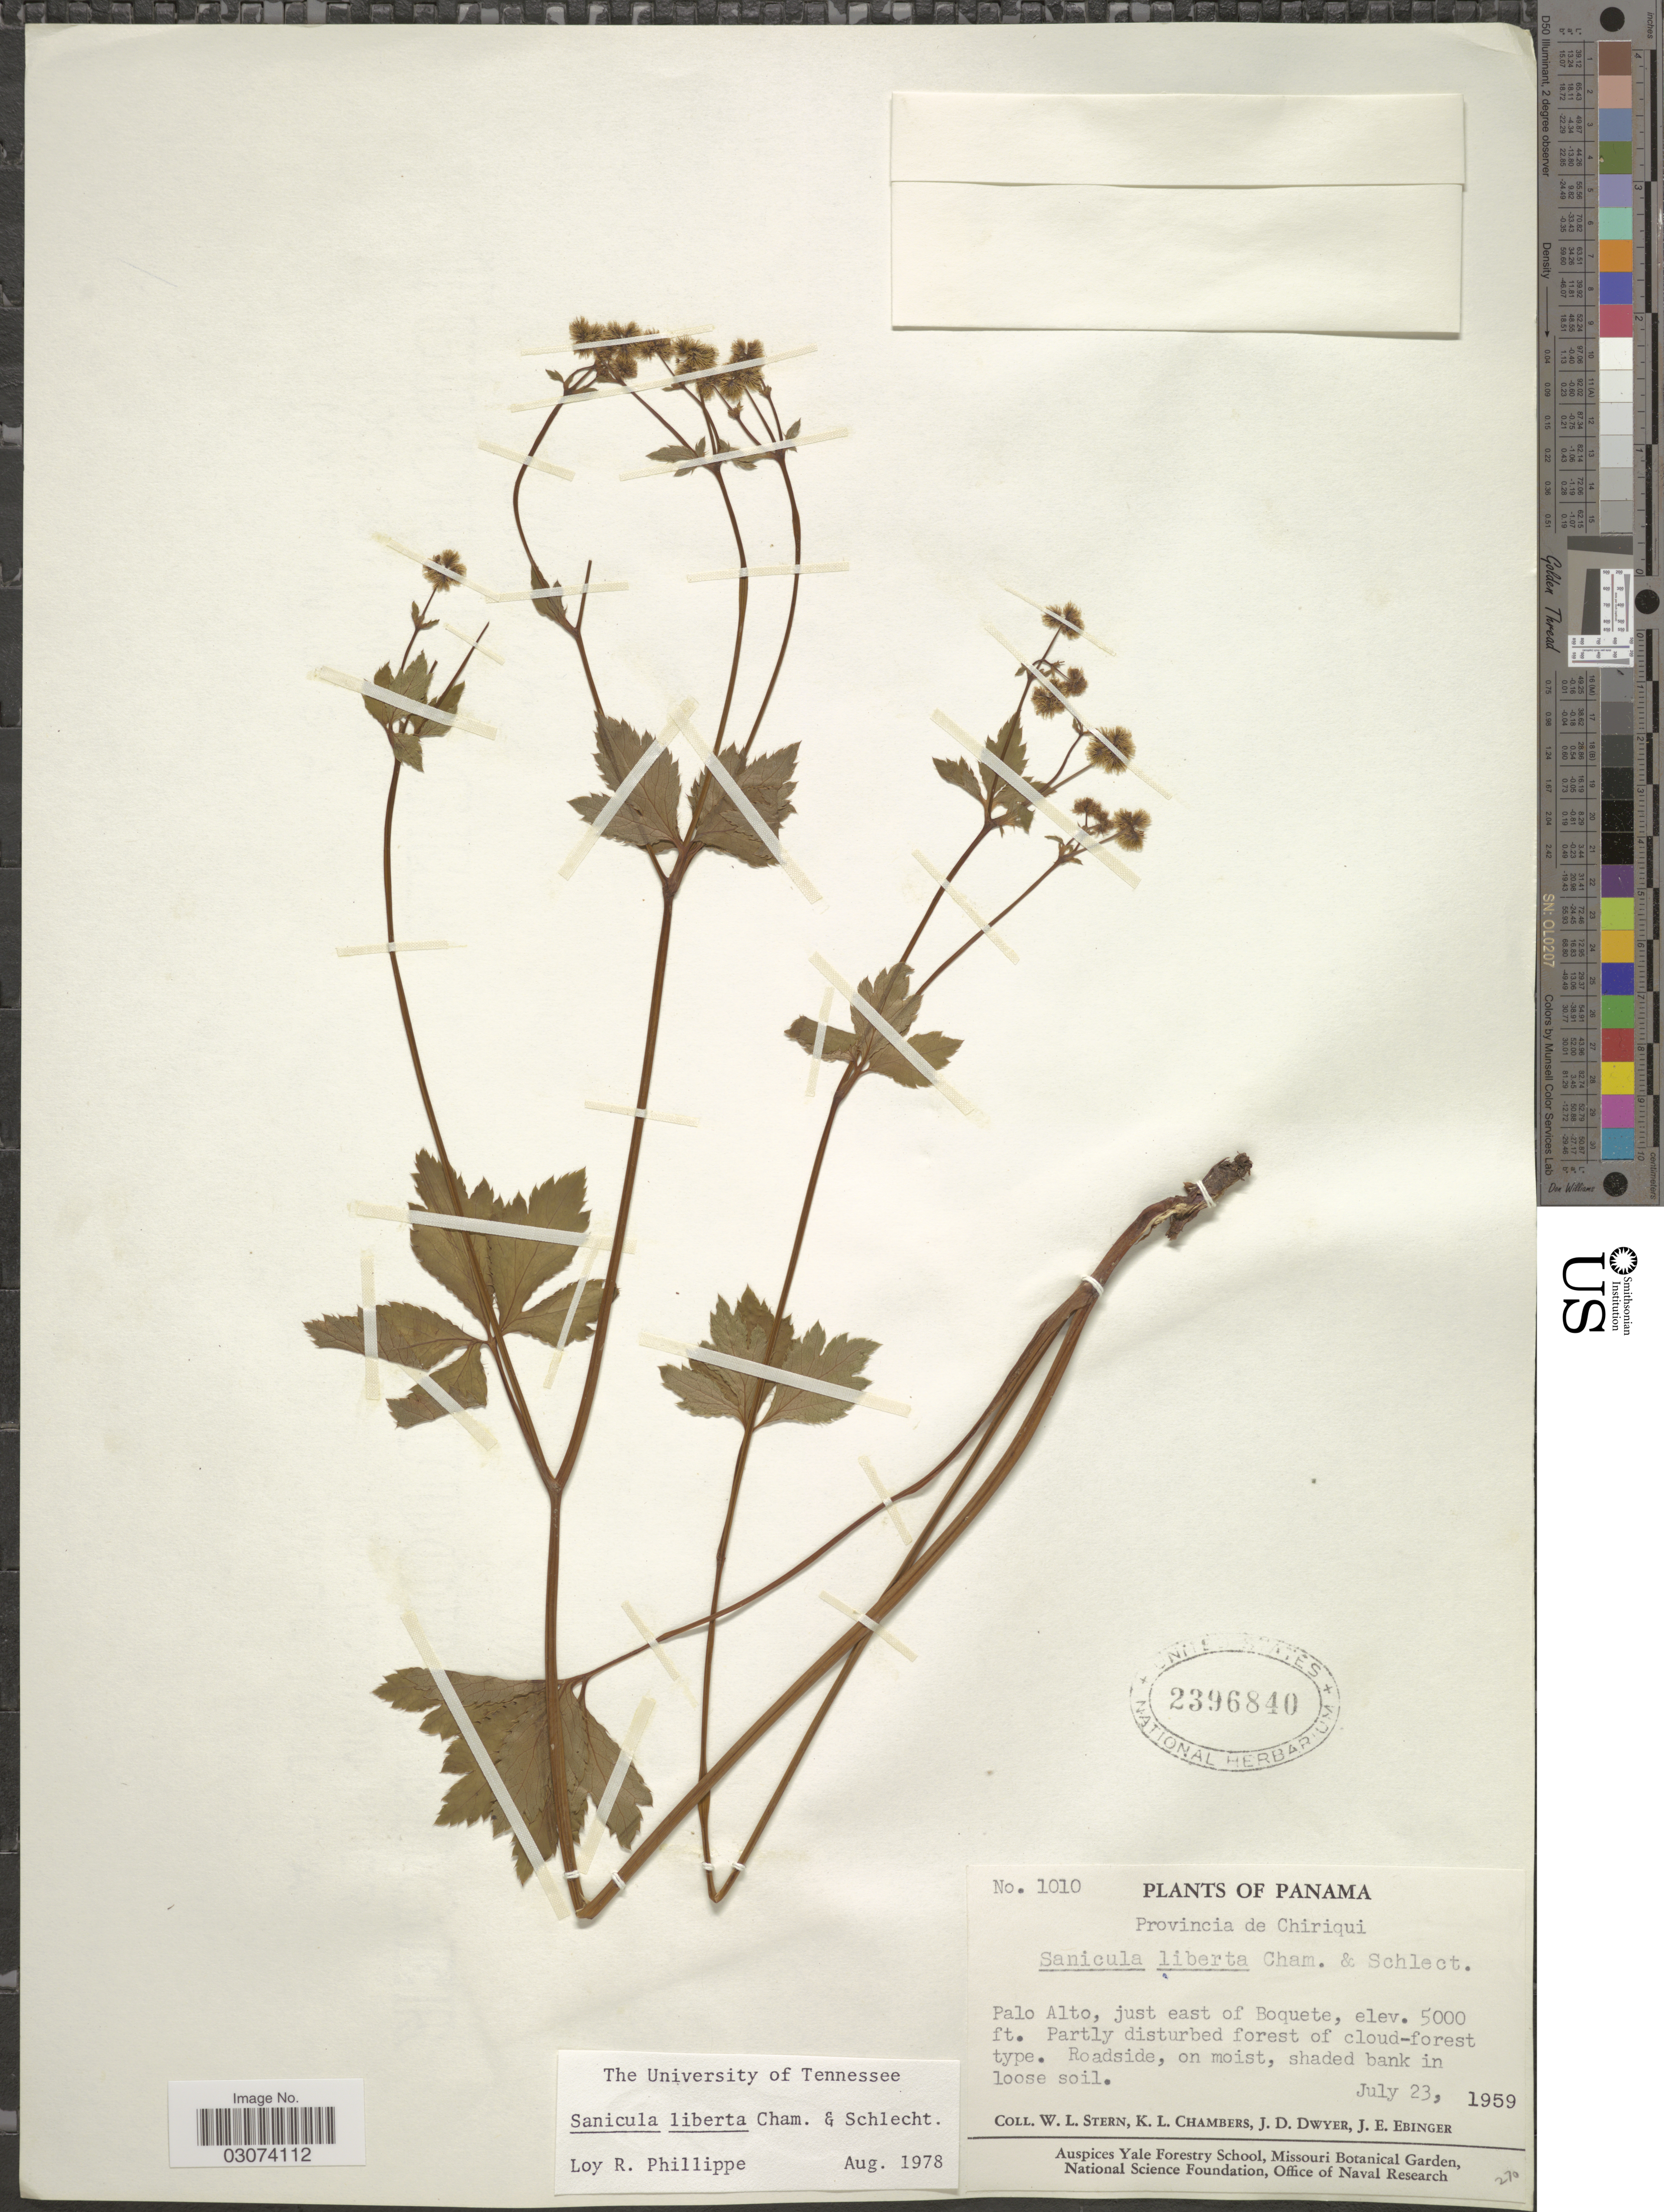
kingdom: Plantae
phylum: Tracheophyta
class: Magnoliopsida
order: Apiales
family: Apiaceae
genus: Sanicula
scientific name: Sanicula liberta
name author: Cham. & Schltdl.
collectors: W. L. Stern, K. Chambers, J. D. Dwyer & J. Ebinger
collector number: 1010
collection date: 1959-07-23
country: Panama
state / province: Chiriqui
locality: Palo Alto, just east of Boquete.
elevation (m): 1524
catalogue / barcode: US 2396840